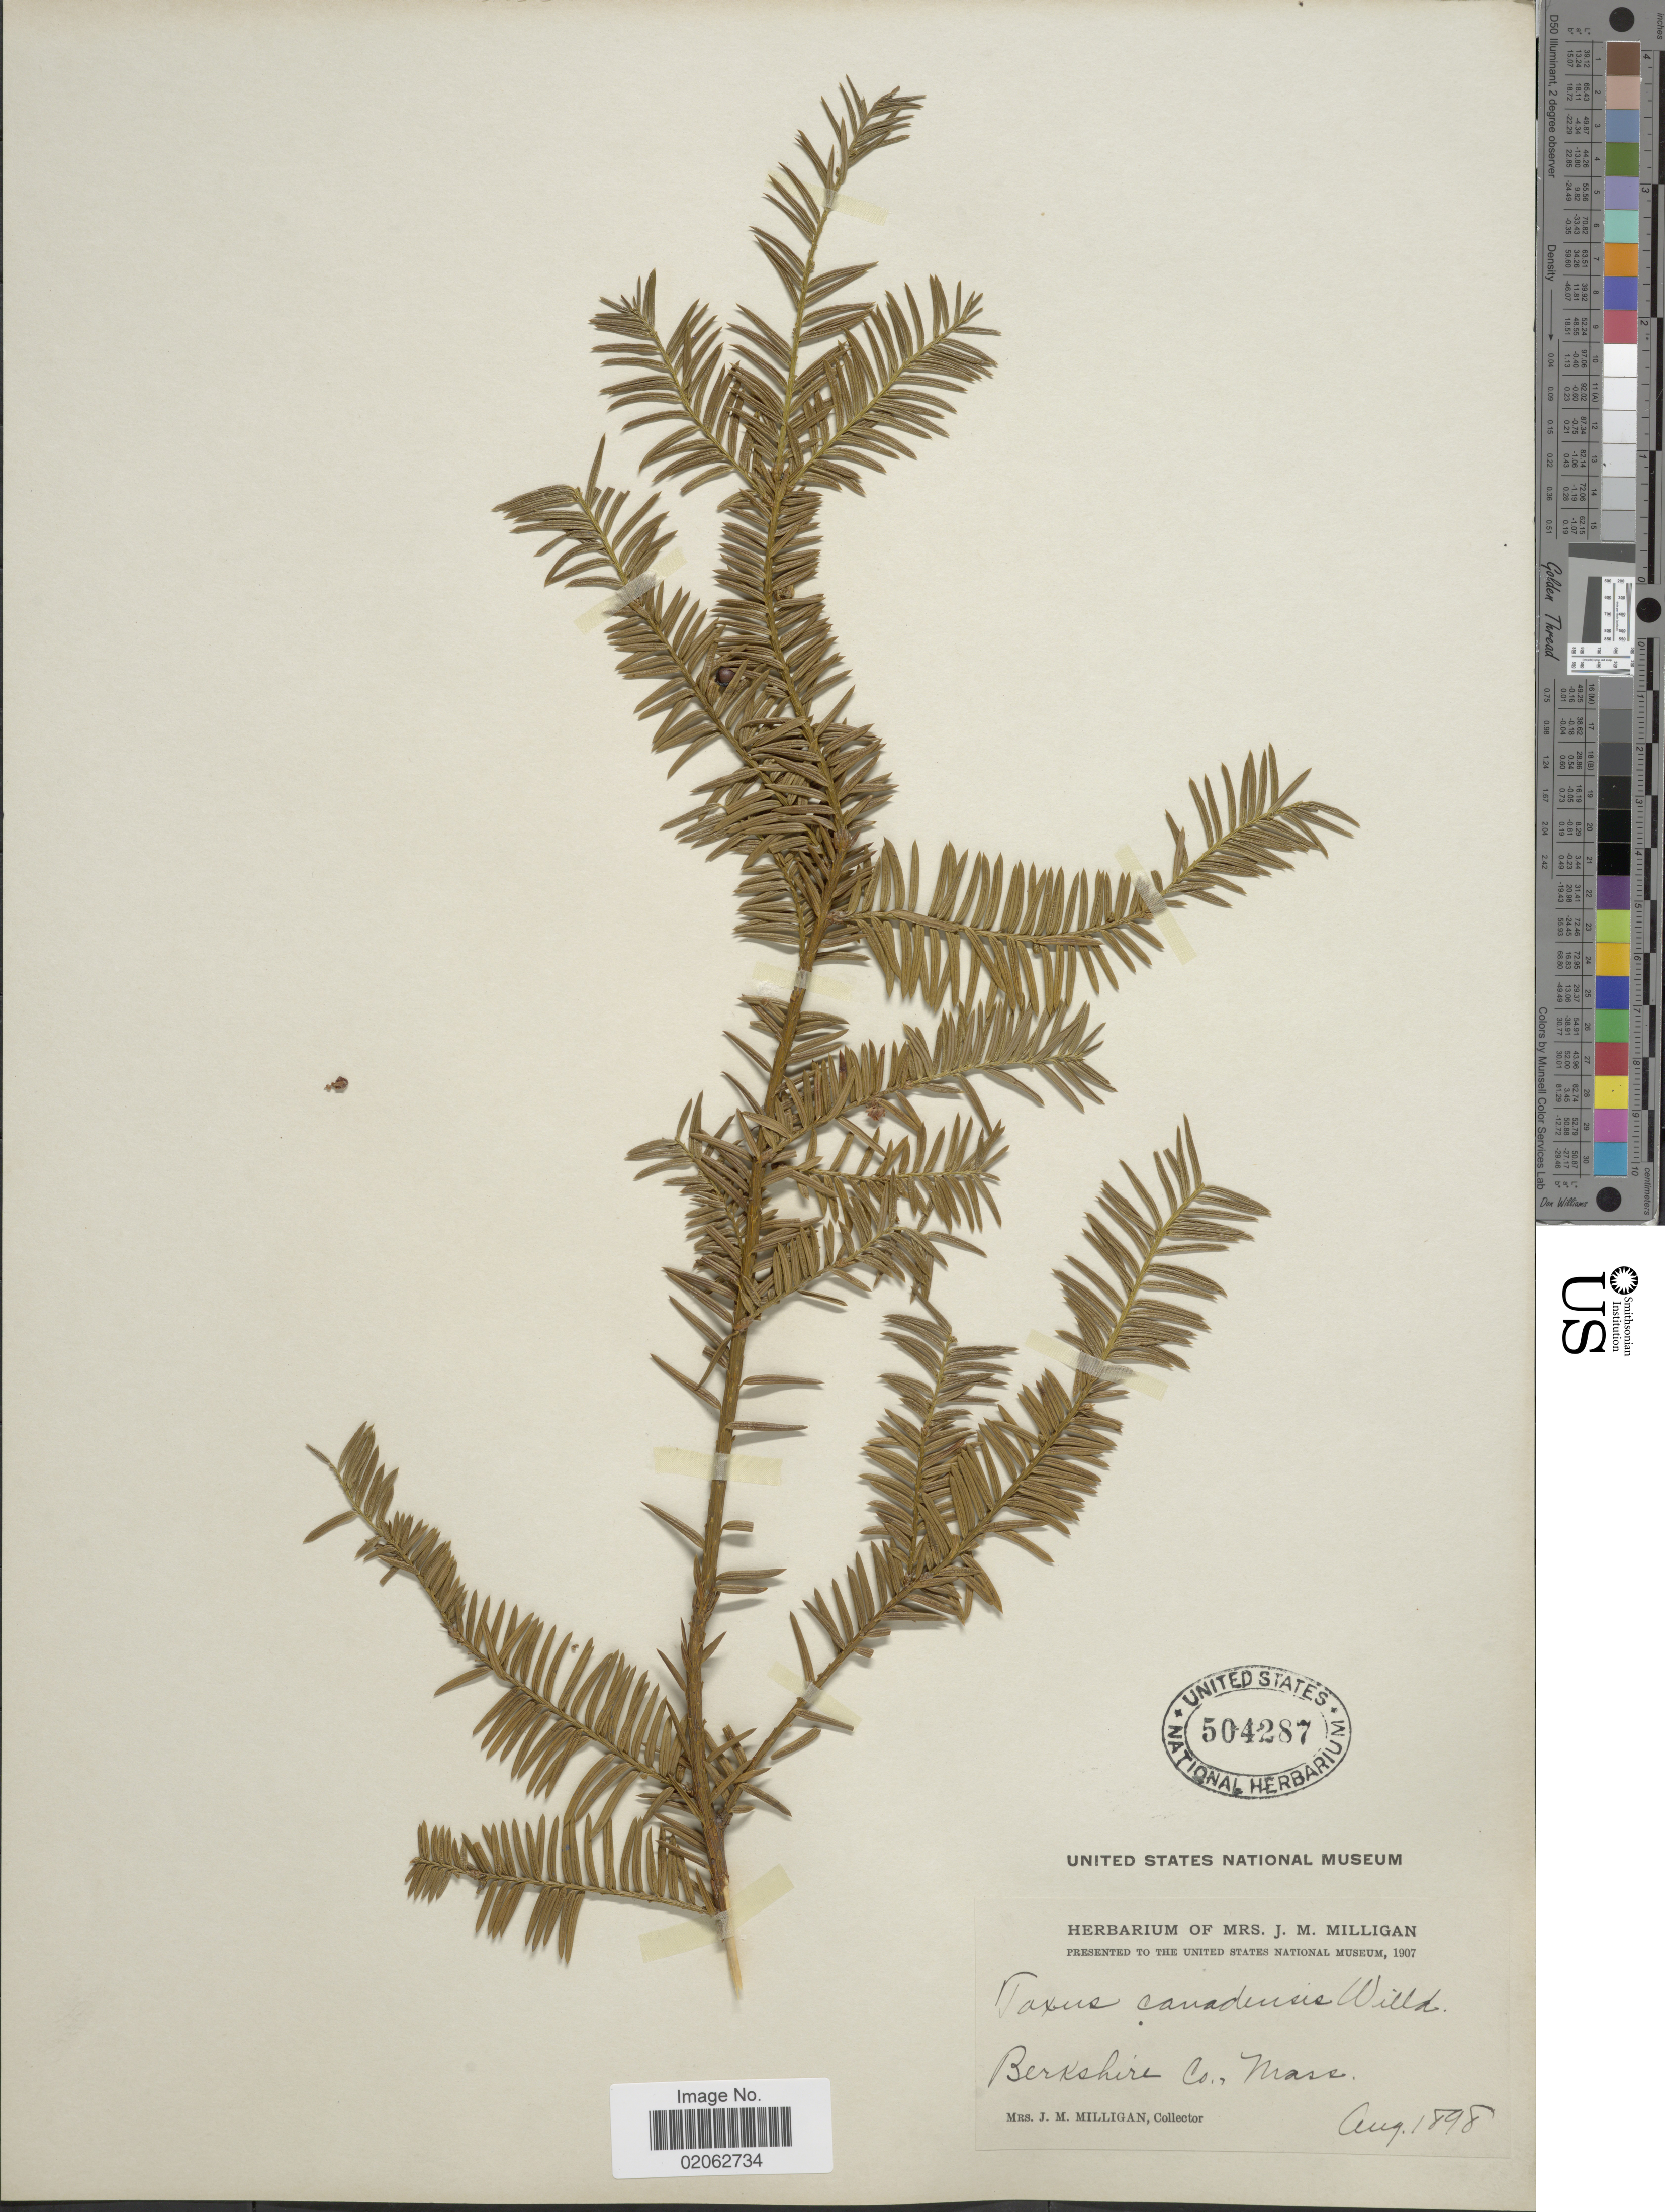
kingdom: Plantae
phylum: Tracheophyta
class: Pinopsida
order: Pinales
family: Taxaceae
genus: Taxus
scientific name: Taxus canadensis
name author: Marshall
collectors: J. Milligan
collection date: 1898-08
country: United States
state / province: Massachusetts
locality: Berkshire Co., Mass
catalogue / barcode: US 504287